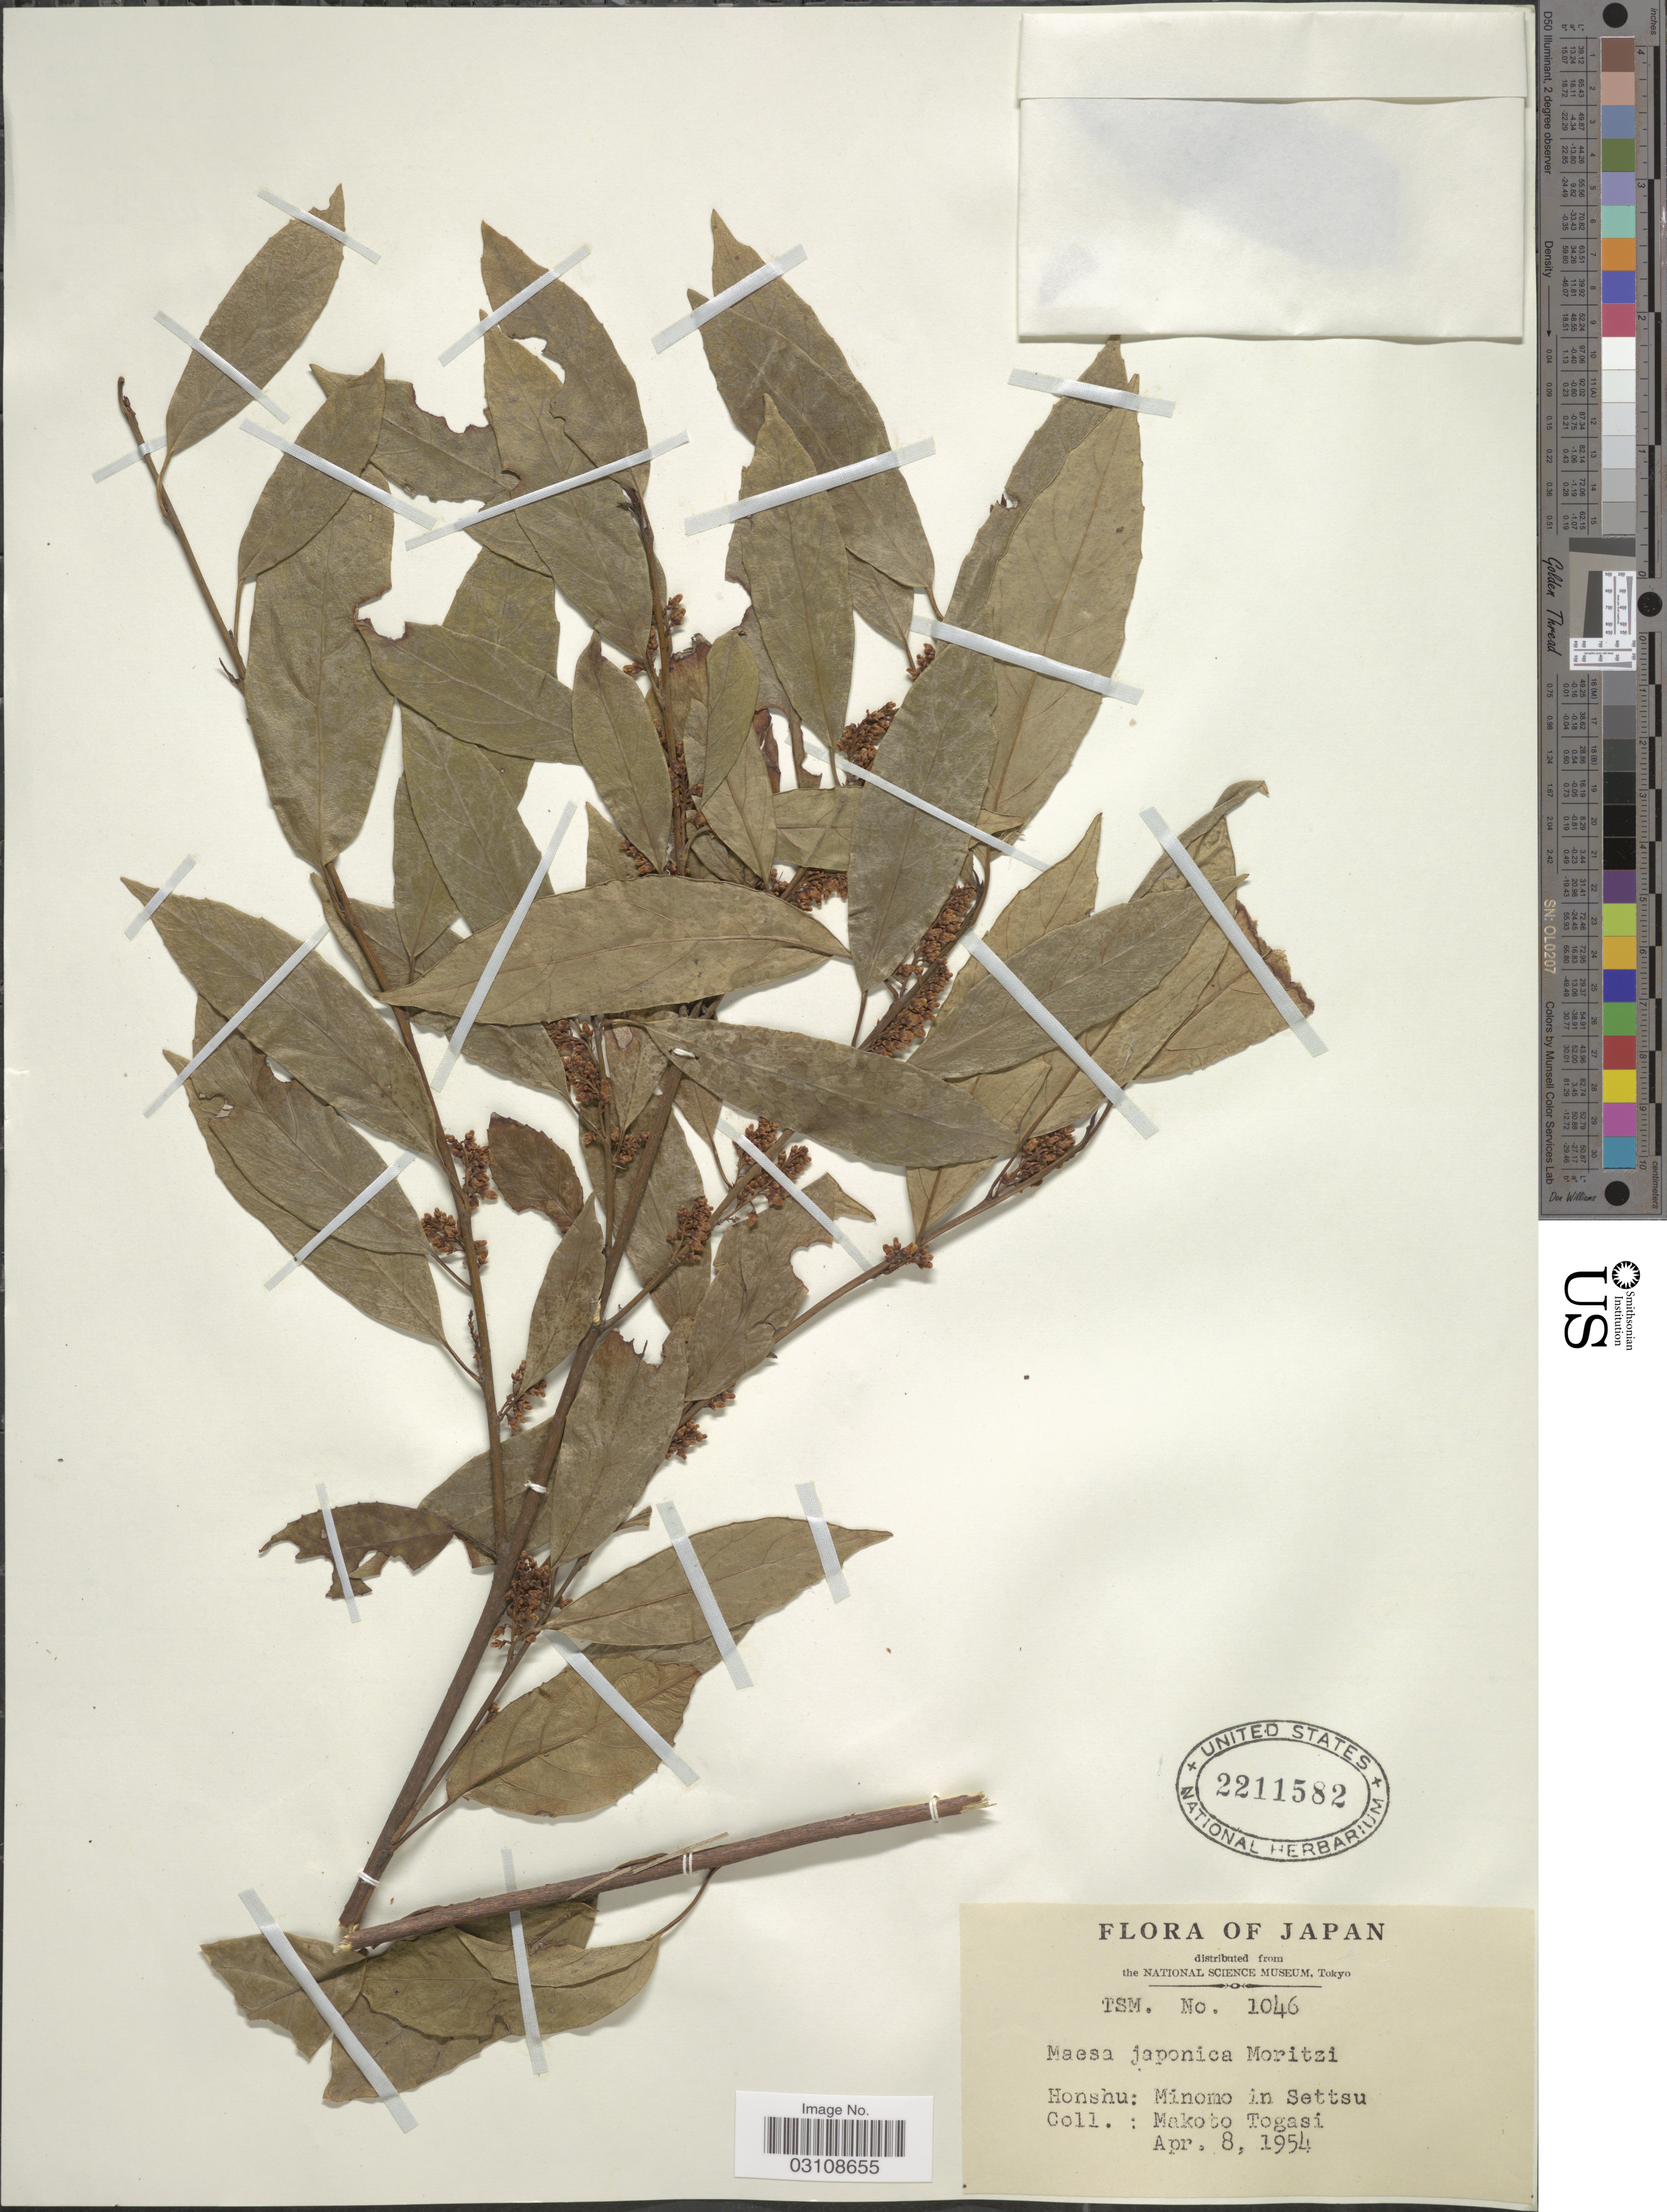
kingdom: Plantae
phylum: Tracheophyta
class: Magnoliopsida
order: Ericales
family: Primulaceae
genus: Maesa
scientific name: Maesa japonica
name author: Merr.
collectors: M. Togasi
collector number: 1046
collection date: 1954-04-08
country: Japan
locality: Honshu: Minomo in Settsu.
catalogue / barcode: US 2211582